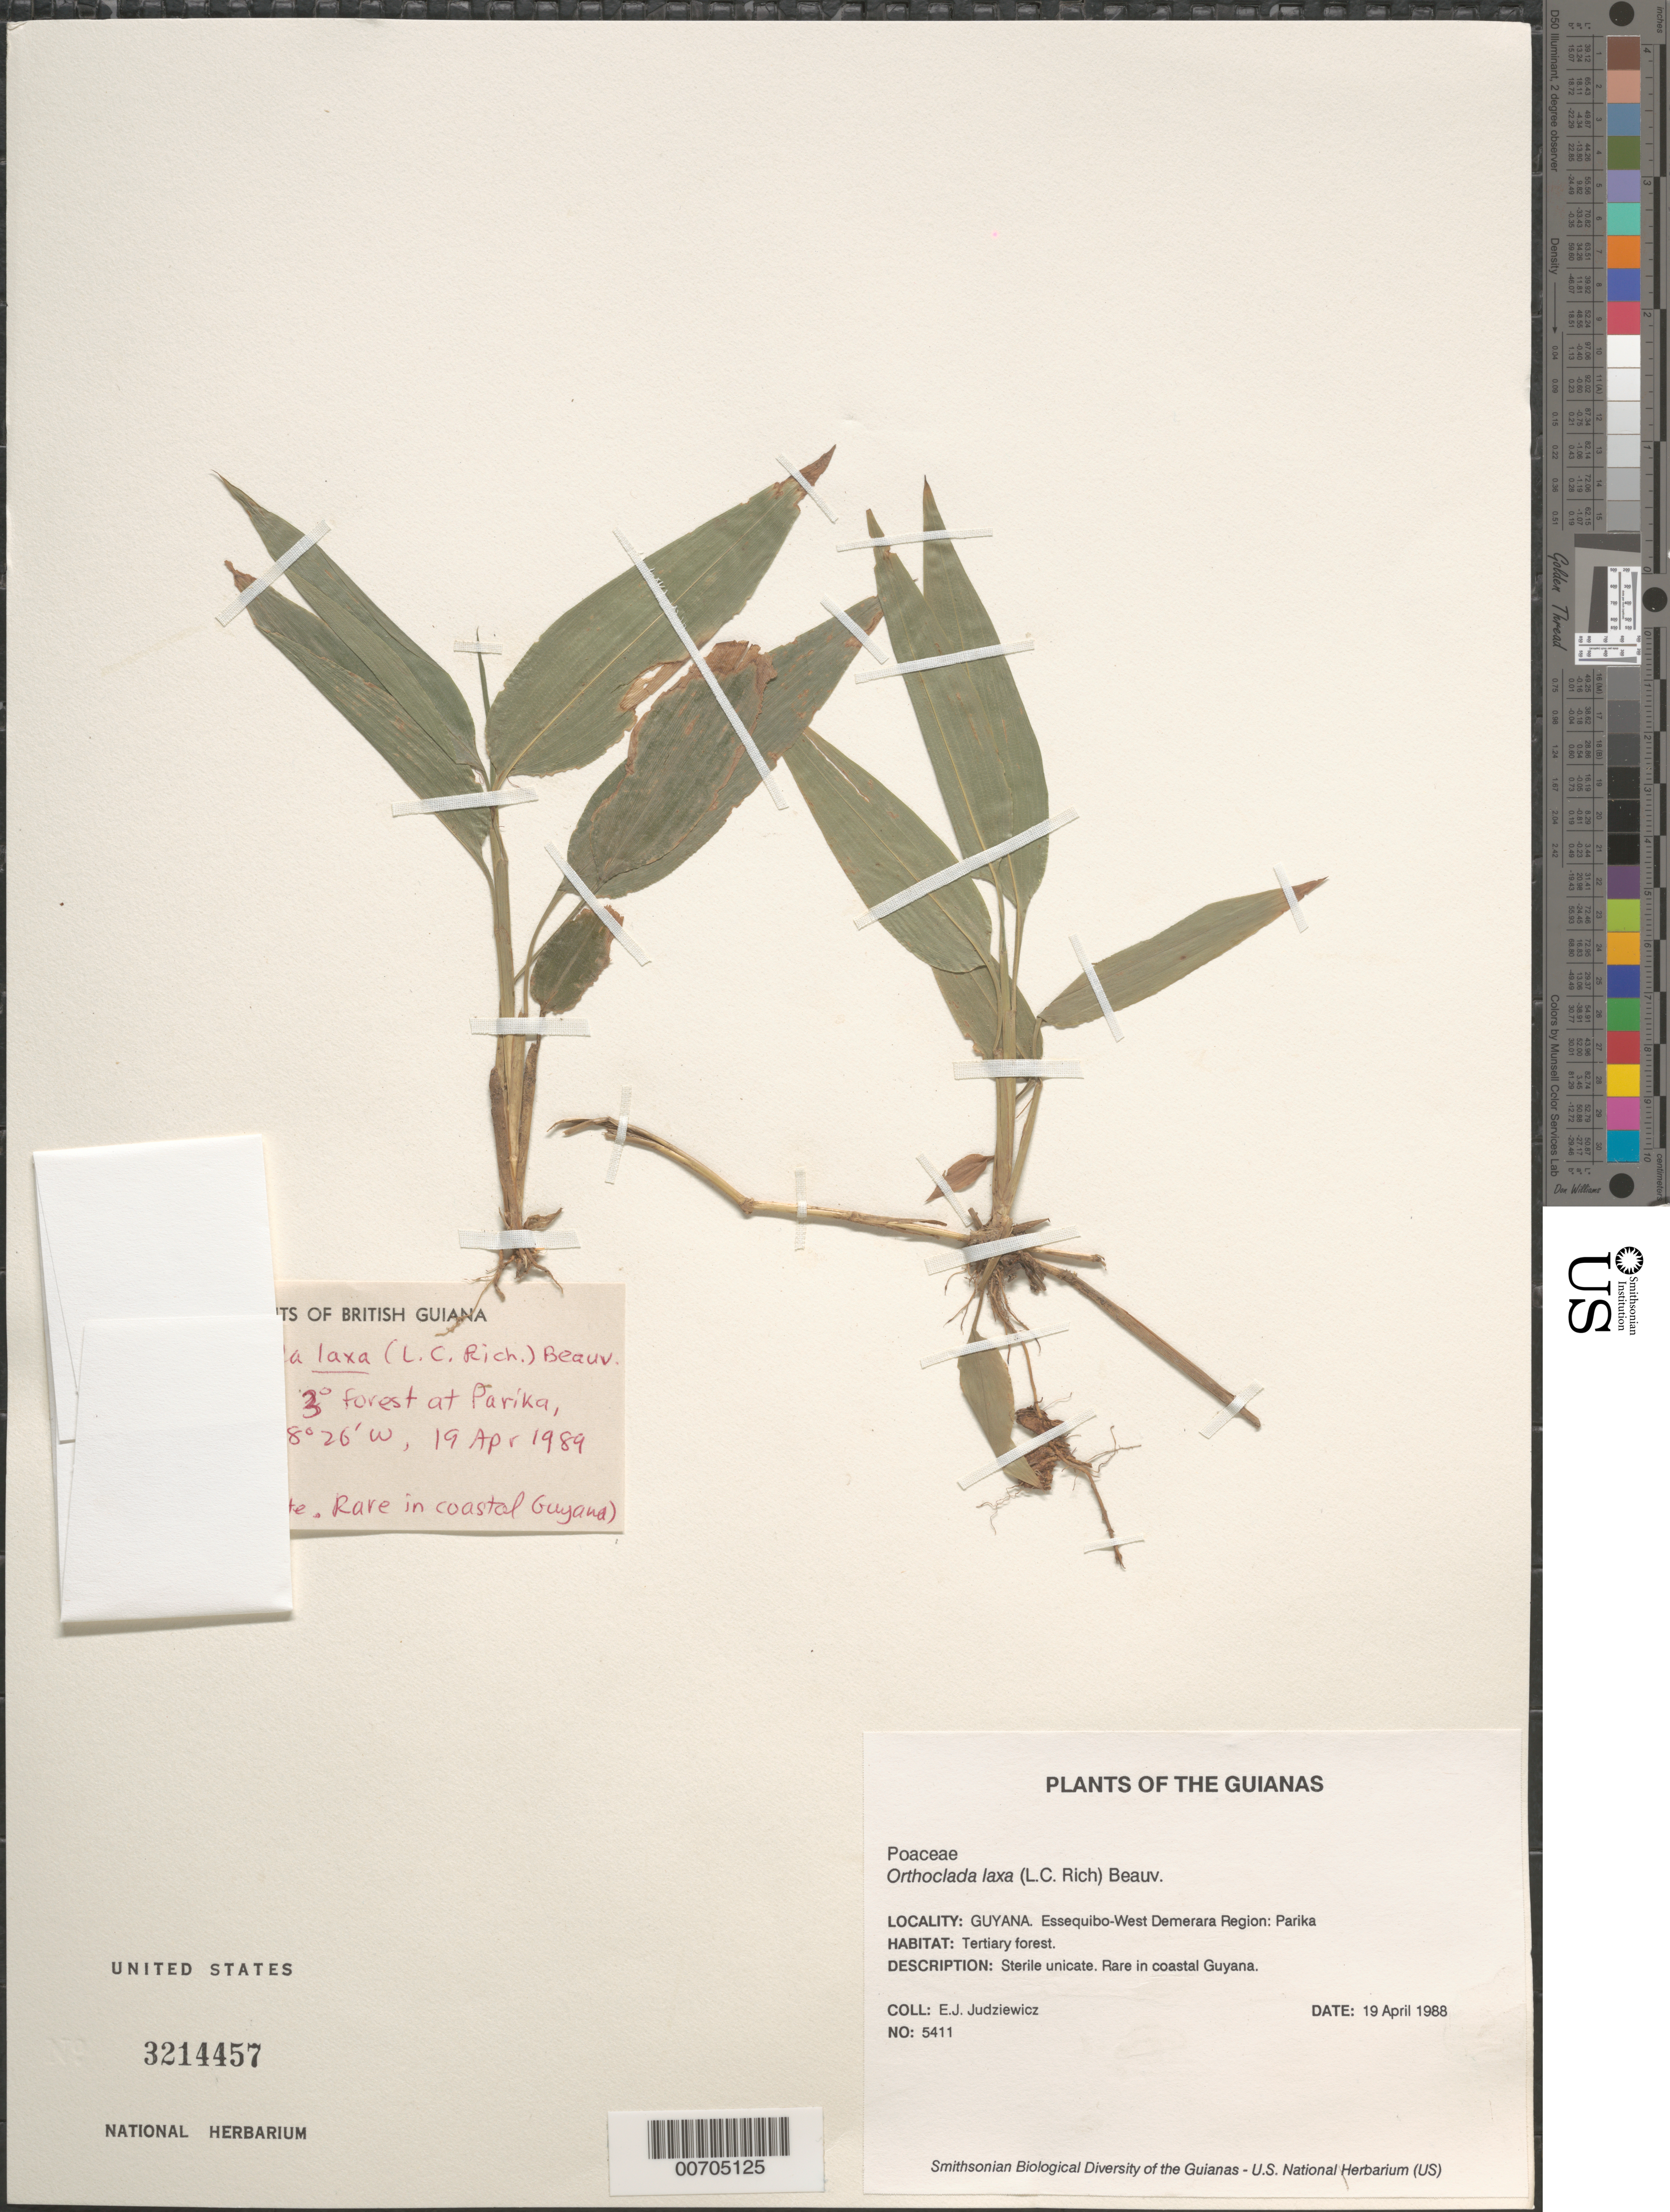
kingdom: Plantae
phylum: Tracheophyta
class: Liliopsida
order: Poales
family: Poaceae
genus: Orthoclada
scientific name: Orthoclada laxa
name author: P. Beauv.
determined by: Judziewicz, E. J.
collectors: E. J. Judziewicz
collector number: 5411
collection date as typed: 19 April 1988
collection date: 1988-04-19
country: Guyana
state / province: Essequibo Isl-W. Demerara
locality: Parika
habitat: Tertiary forest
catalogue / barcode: US 3214457